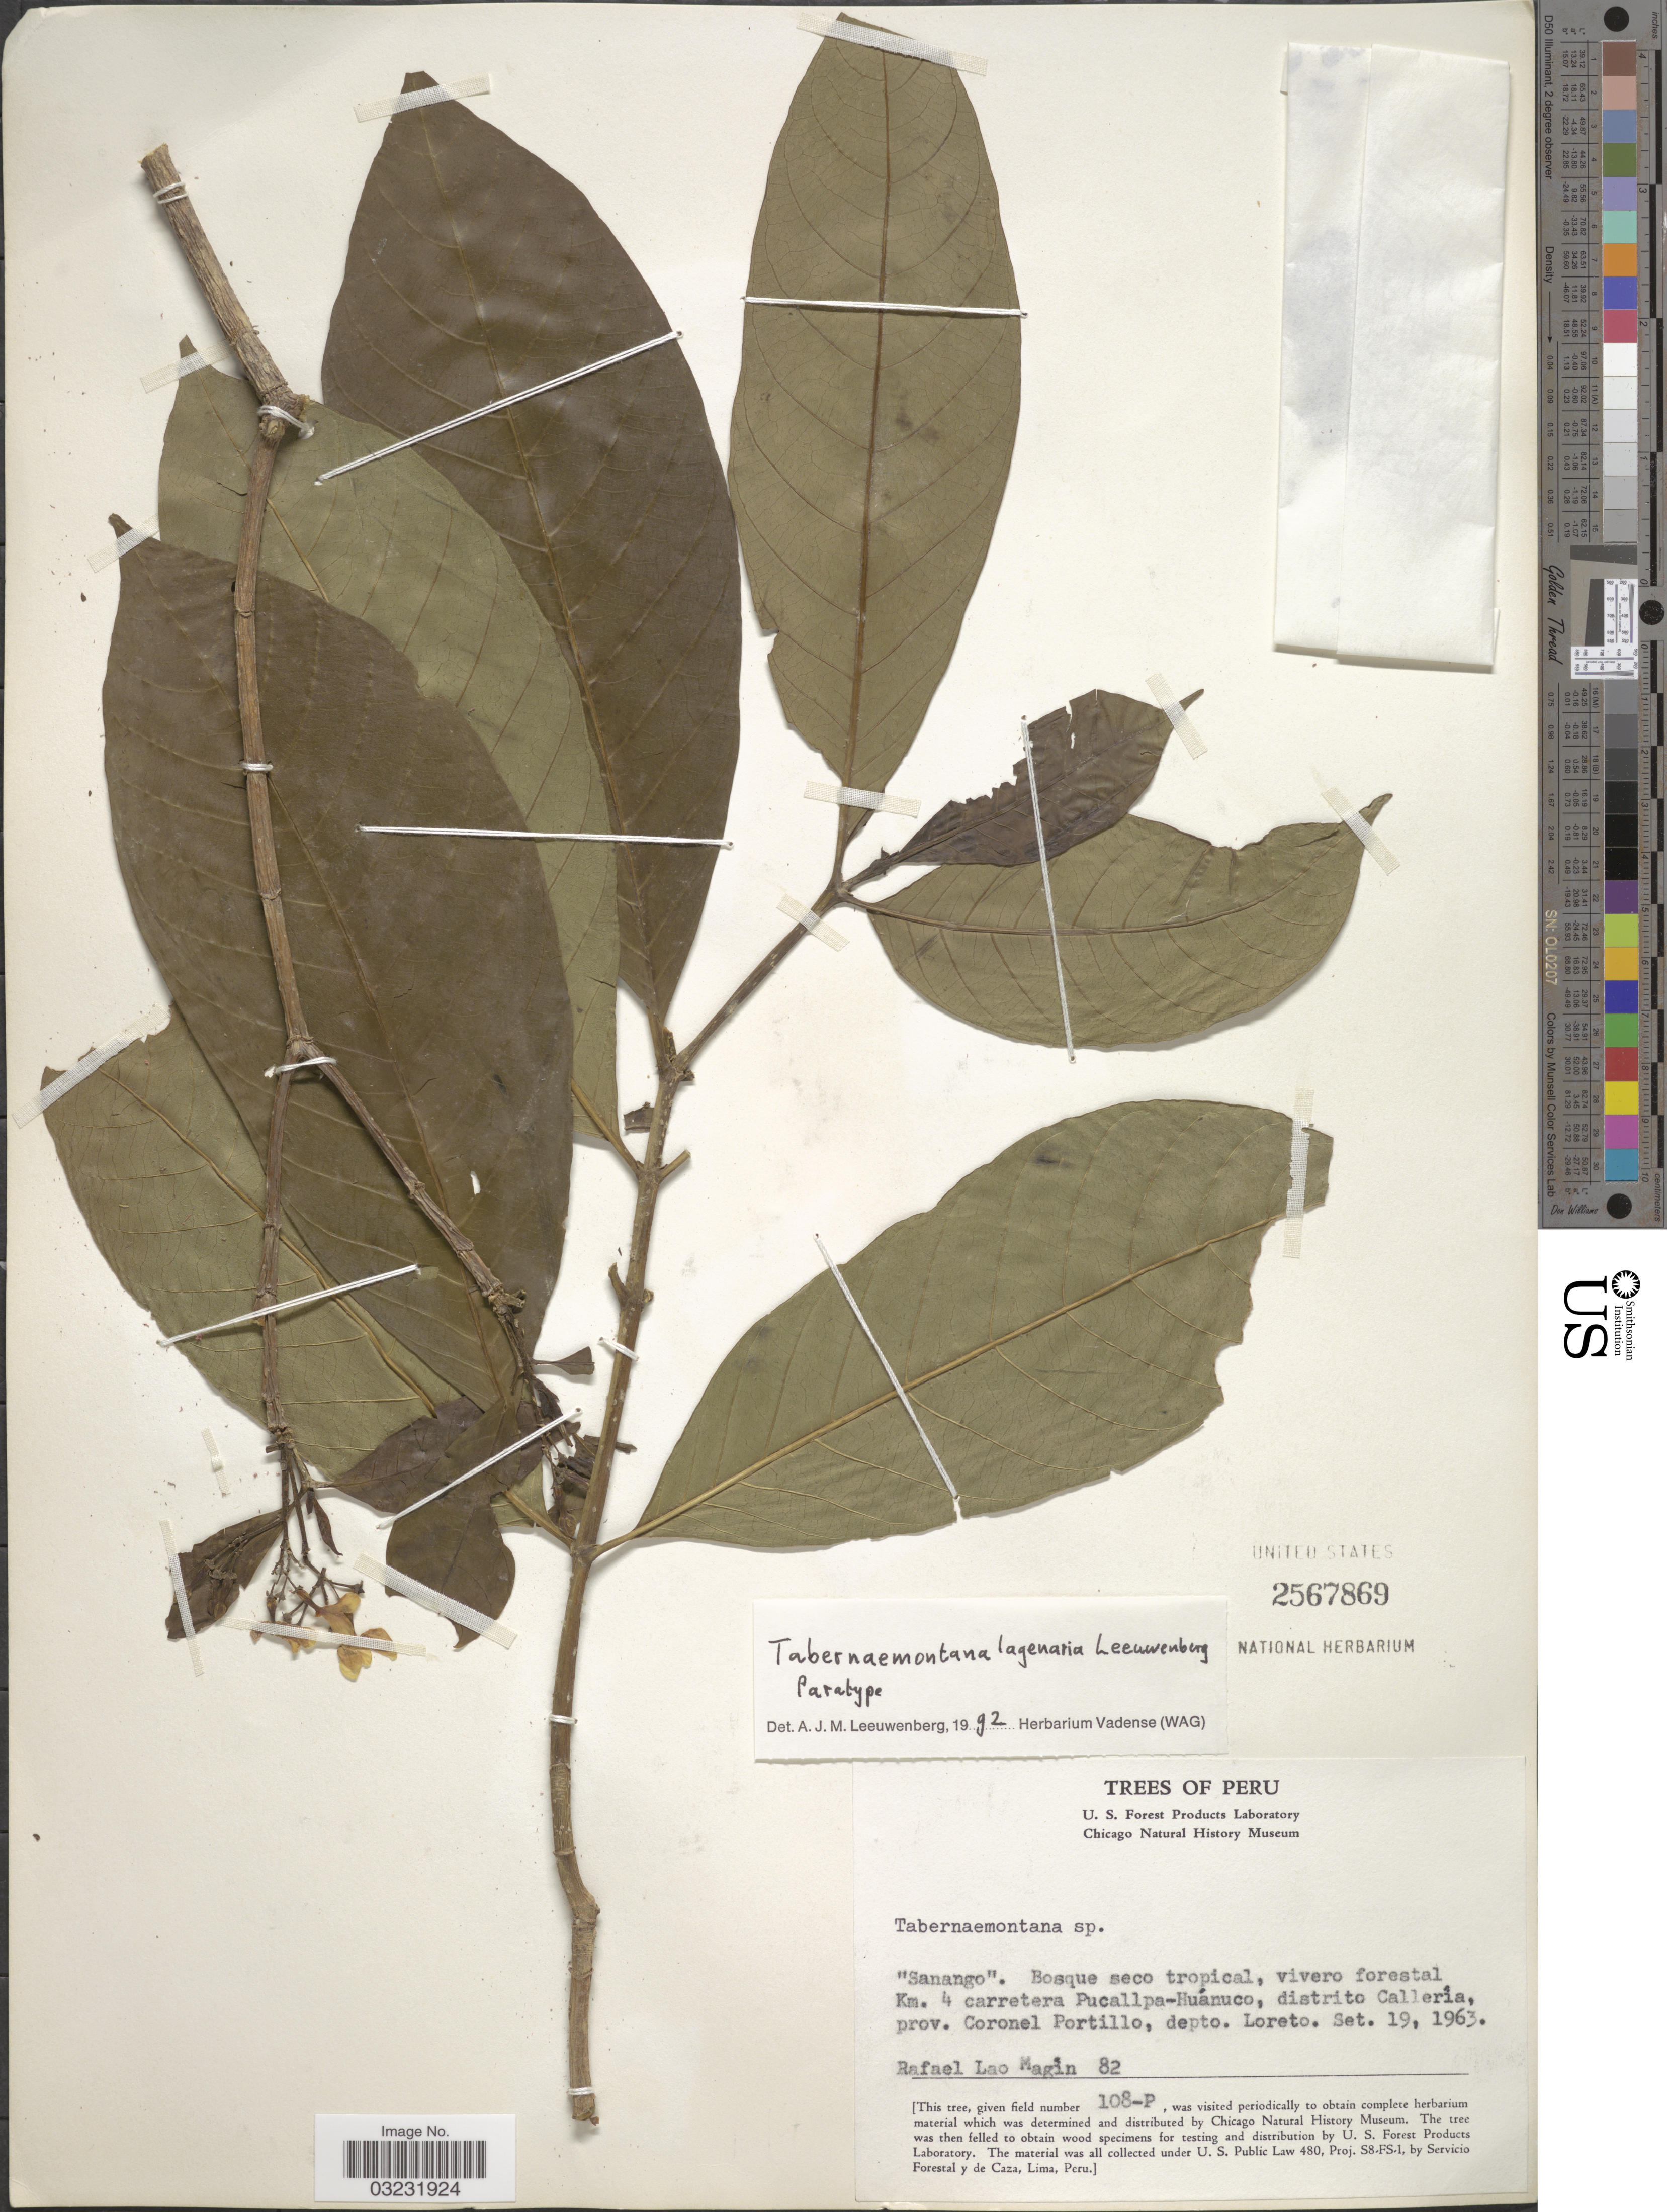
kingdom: Plantae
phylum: Tracheophyta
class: Magnoliopsida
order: Gentianales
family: Apocynaceae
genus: Tabernaemontana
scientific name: Tabernaemontana lagenaria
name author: Leeuwenb.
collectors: R. L. Magin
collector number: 82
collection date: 1963-09-19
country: Peru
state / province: Loreto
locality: Bosque seco tropical, vivero forestal Km. 4 carretera Pucallpa-Huánuco, distrito Callería, prov. Coronel Portillo, depto. Loreto.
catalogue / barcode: US 2567869